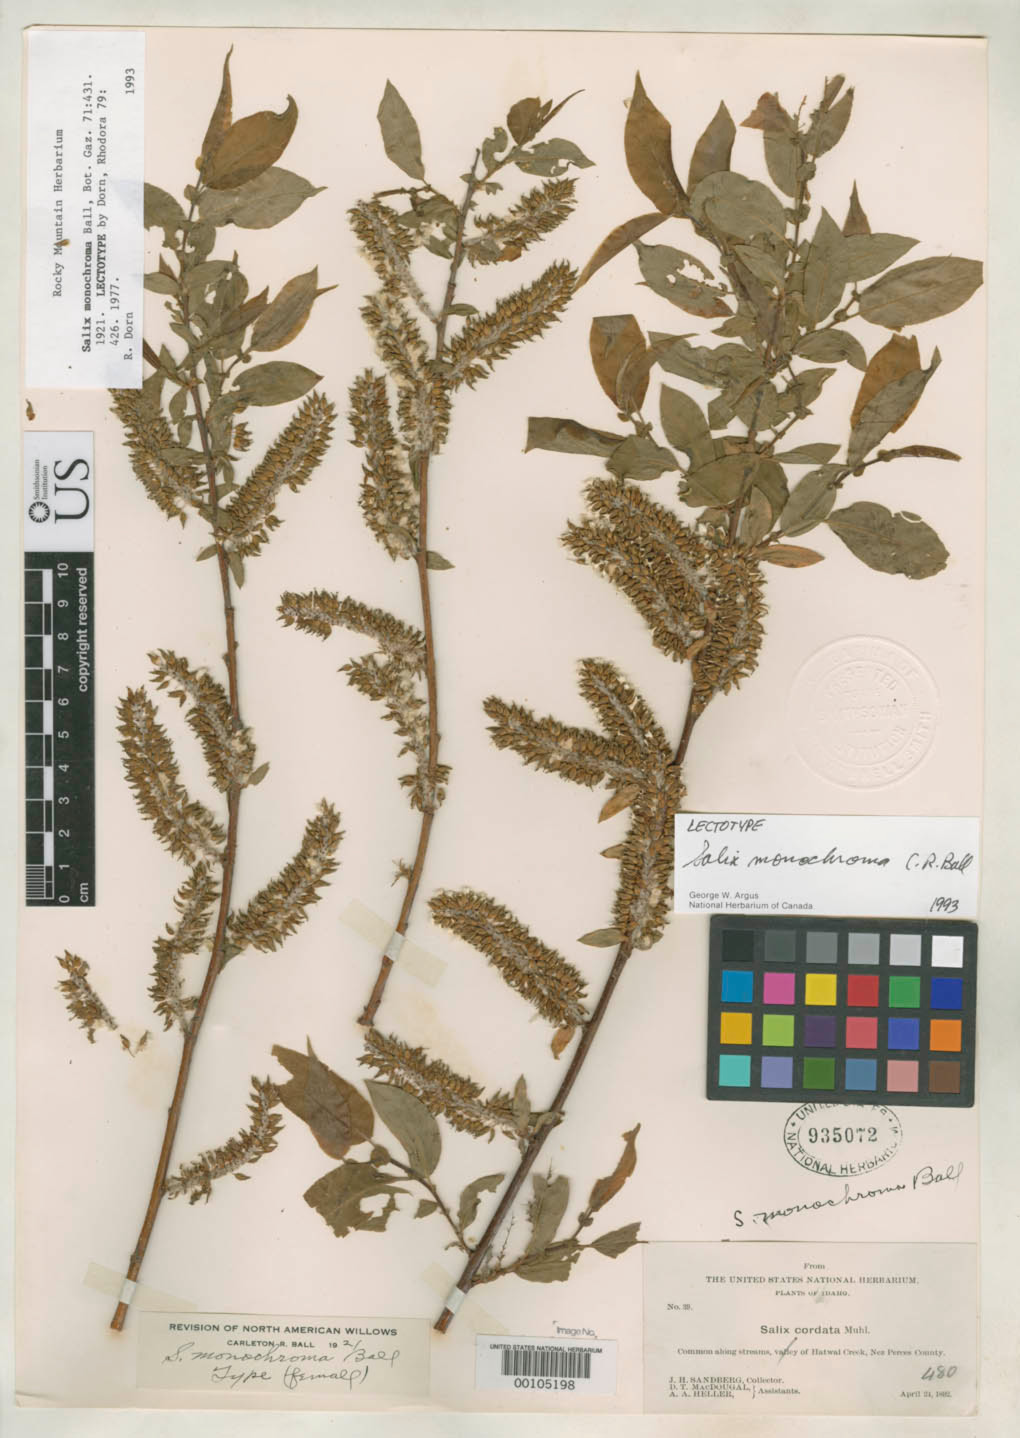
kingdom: Plantae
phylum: Tracheophyta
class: Magnoliopsida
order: Malpighiales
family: Salicaceae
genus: Salix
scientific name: Salix monochroma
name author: C.R. Ball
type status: Lectotype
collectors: J. H. Sandberg, D. T. MacDougal & A. A. Heller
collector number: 39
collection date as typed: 24 Apr 1892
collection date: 1892-04-24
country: United States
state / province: Idaho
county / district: Nez Perce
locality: Valley of Hatwai Creek.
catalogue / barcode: US 935072